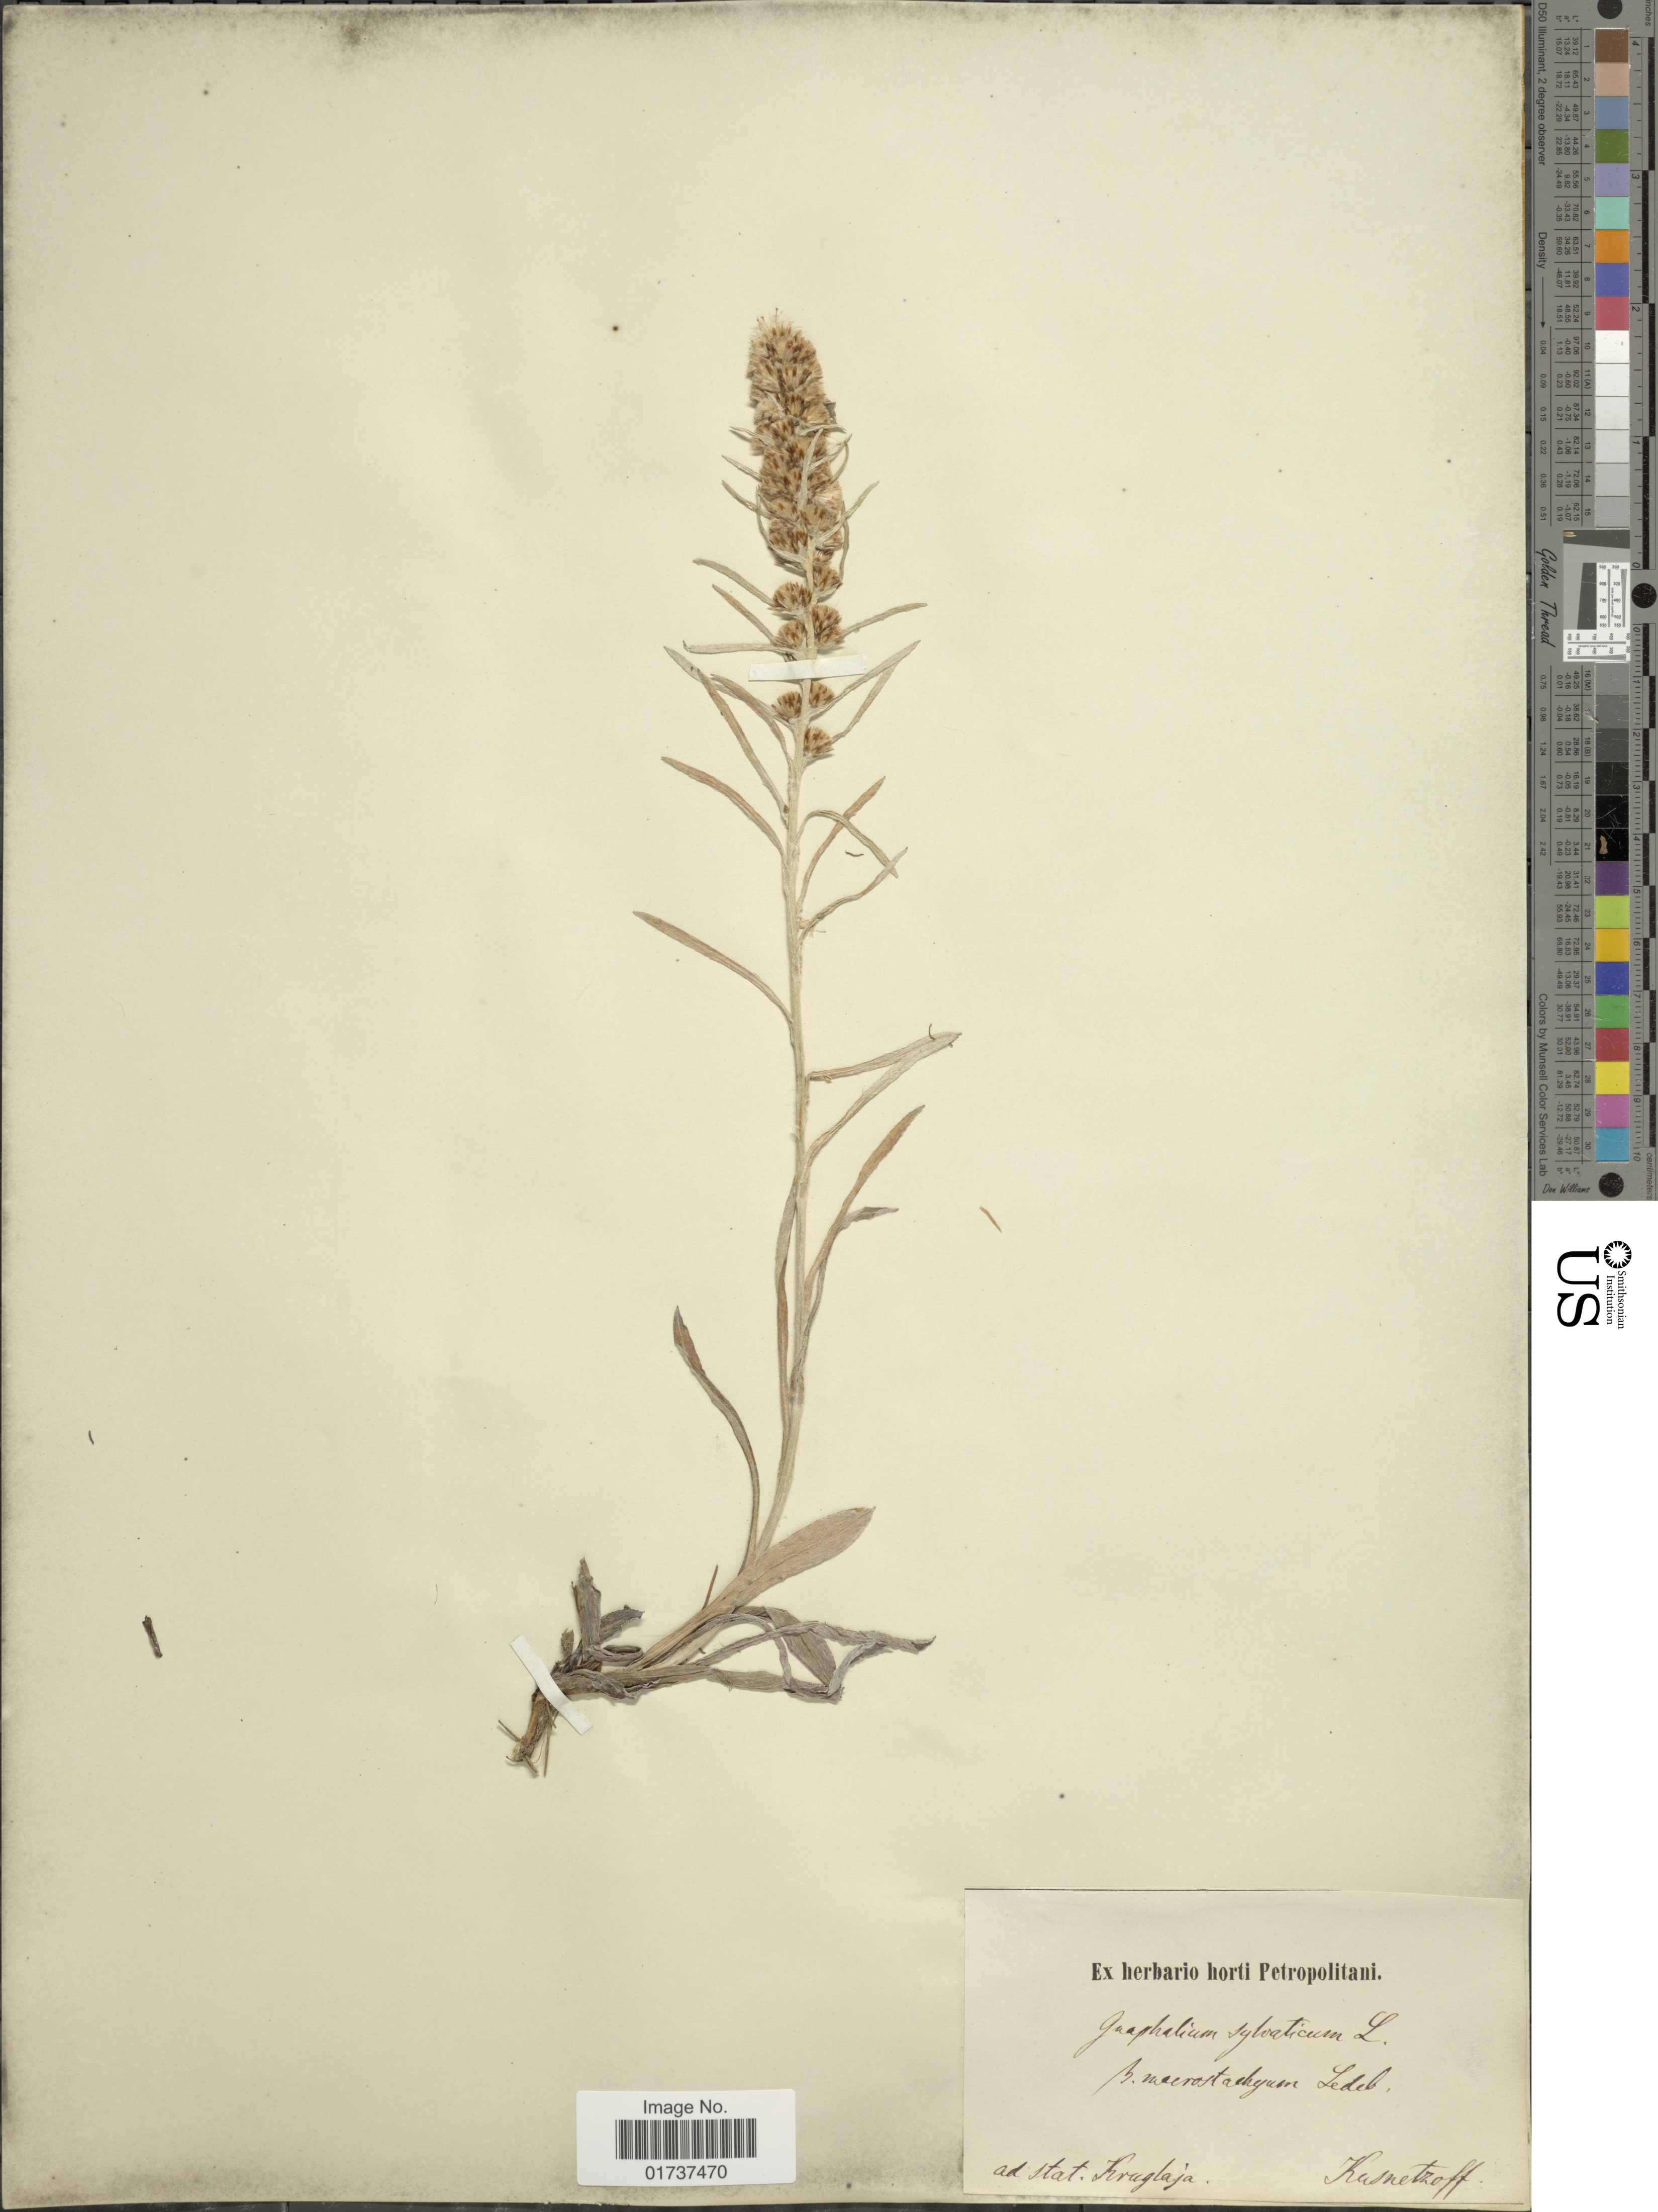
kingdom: Plantae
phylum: Tracheophyta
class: Magnoliopsida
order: Asterales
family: Asteraceae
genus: Gnaphalium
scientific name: Gnaphalium sylvaticum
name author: L.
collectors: -. Kuznetsoff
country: Russian Federation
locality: Ad stat. Kruglaja